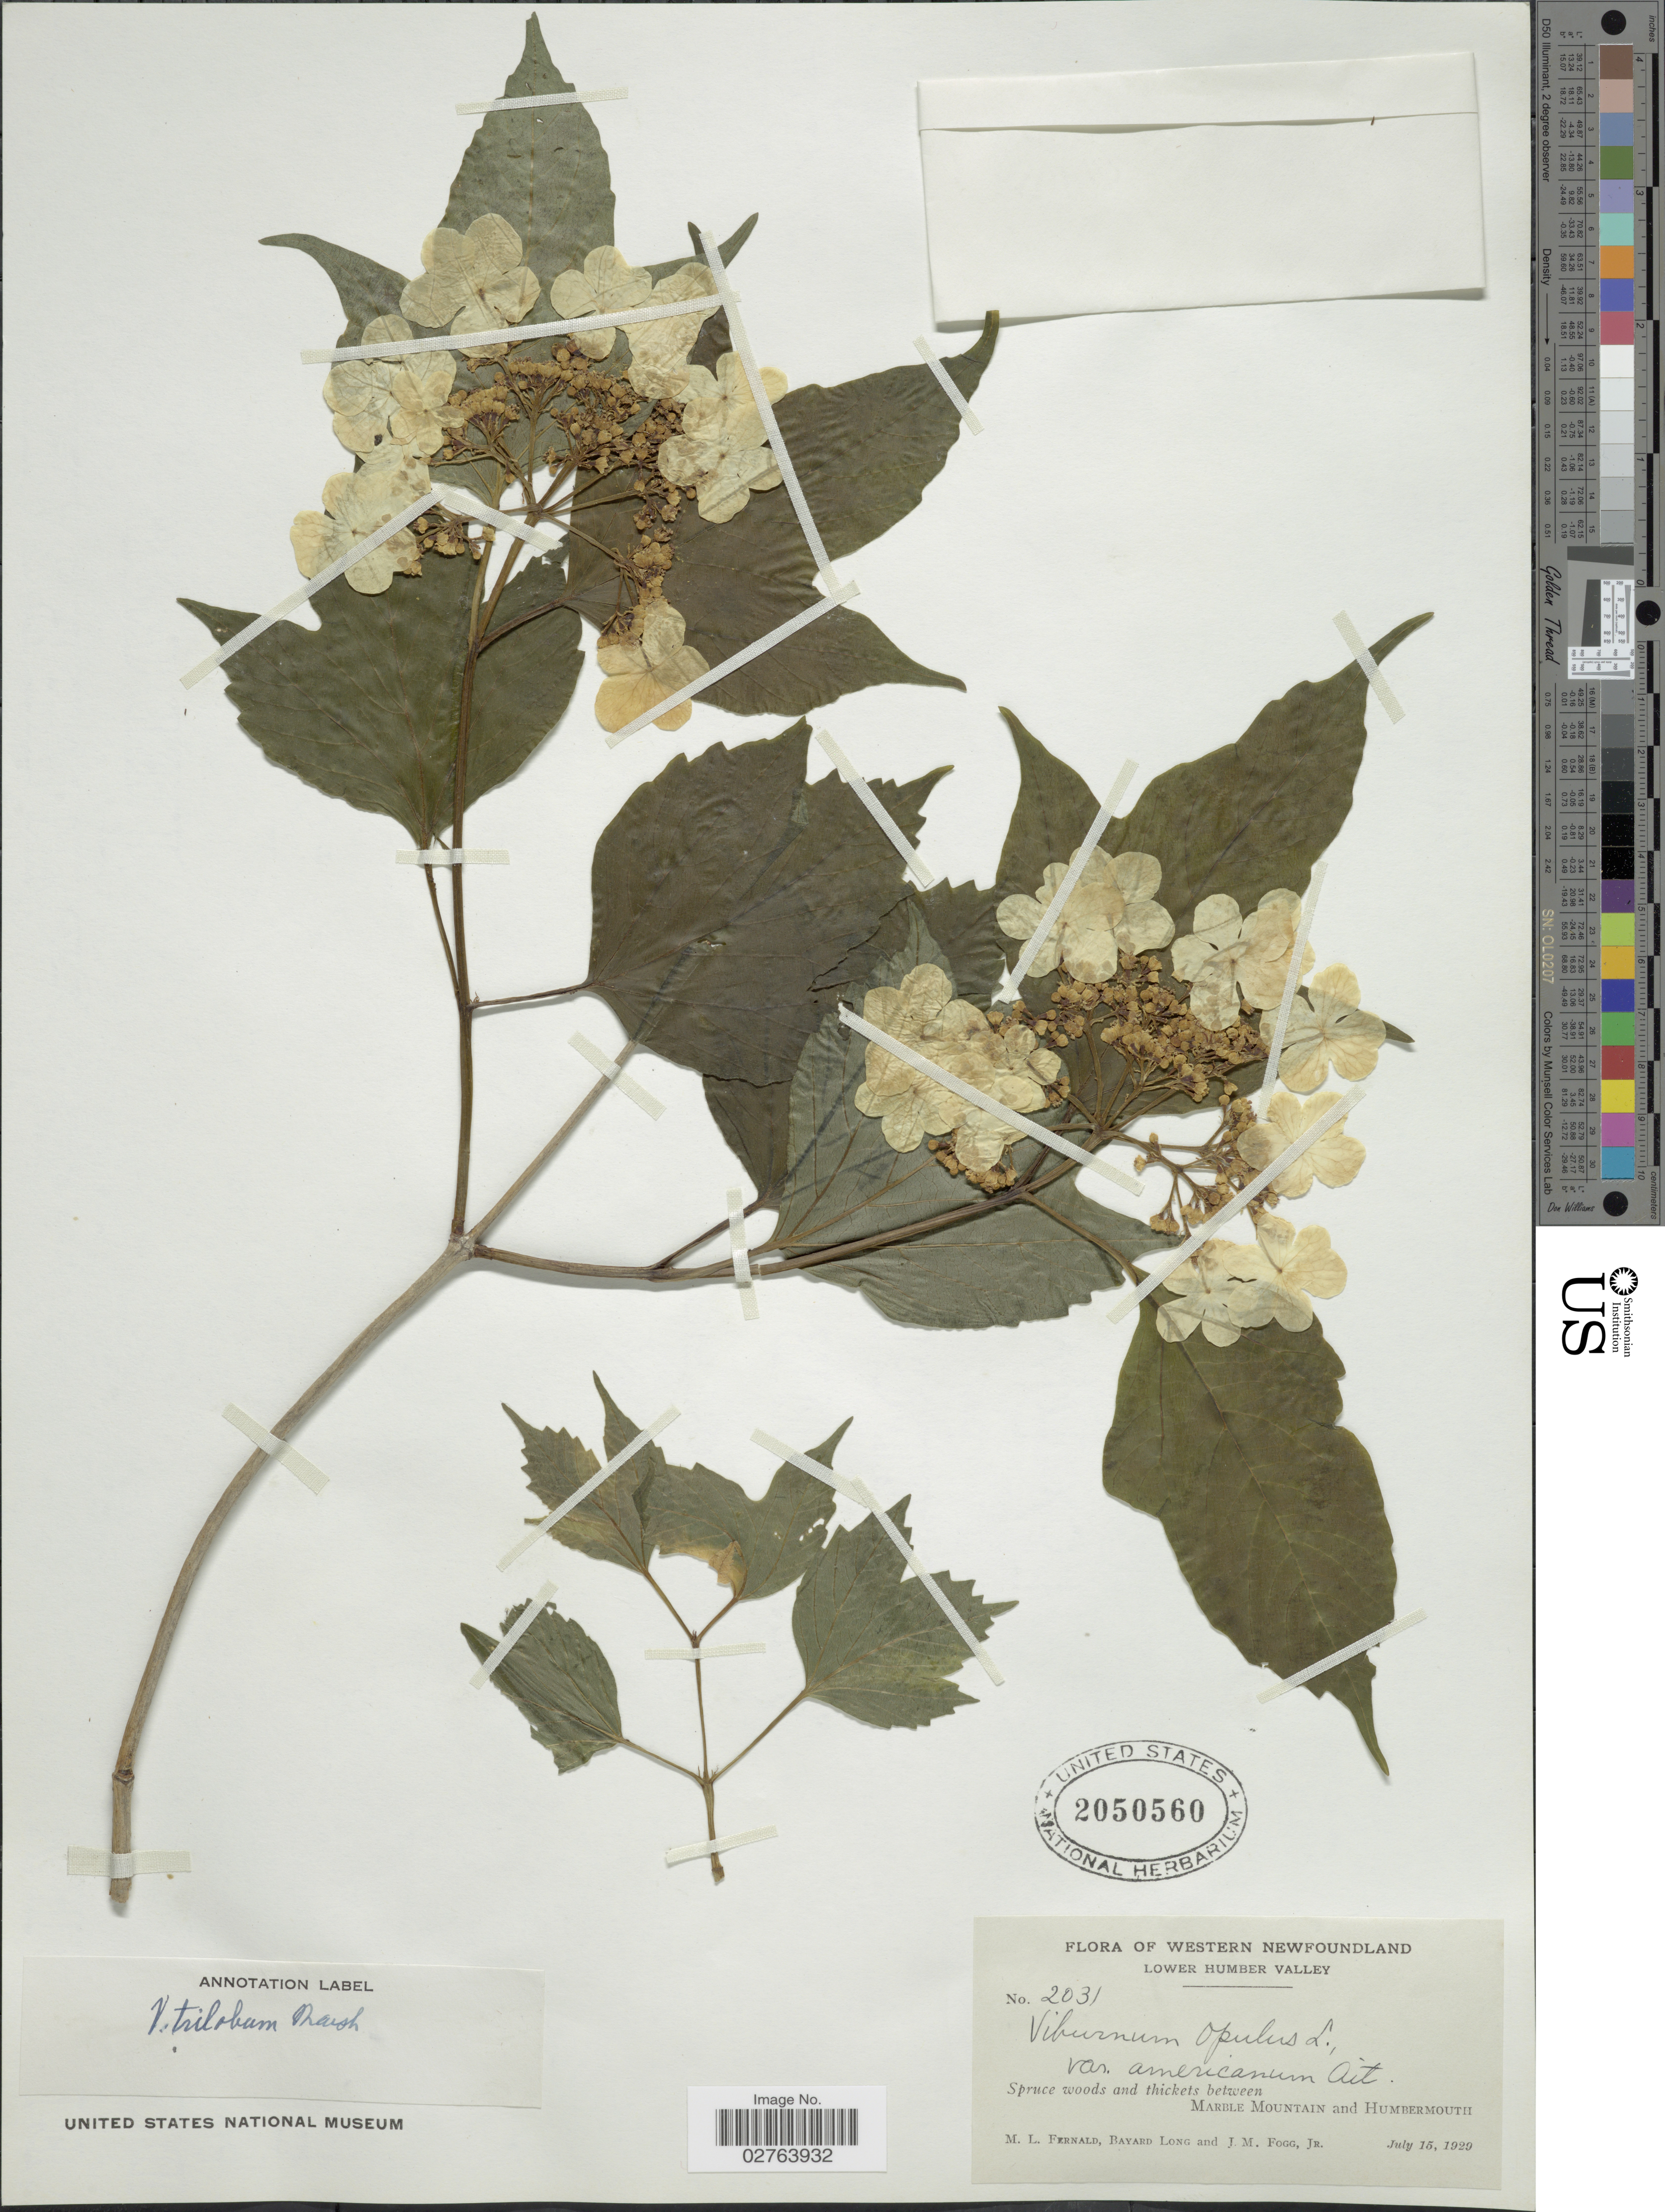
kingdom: Plantae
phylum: Tracheophyta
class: Magnoliopsida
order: Dipsacales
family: Viburnaceae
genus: Viburnum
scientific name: Viburnum opulus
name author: L.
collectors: M. L. Fernald, B. Long & J. Fogg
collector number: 2031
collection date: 1929-07-15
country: Canada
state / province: Newfoundland and Labrador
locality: Western Newfoundland. Lower Humber Valley. Spruce woods and thickets between Marble Mountain and Humbermouth.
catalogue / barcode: US 2050560